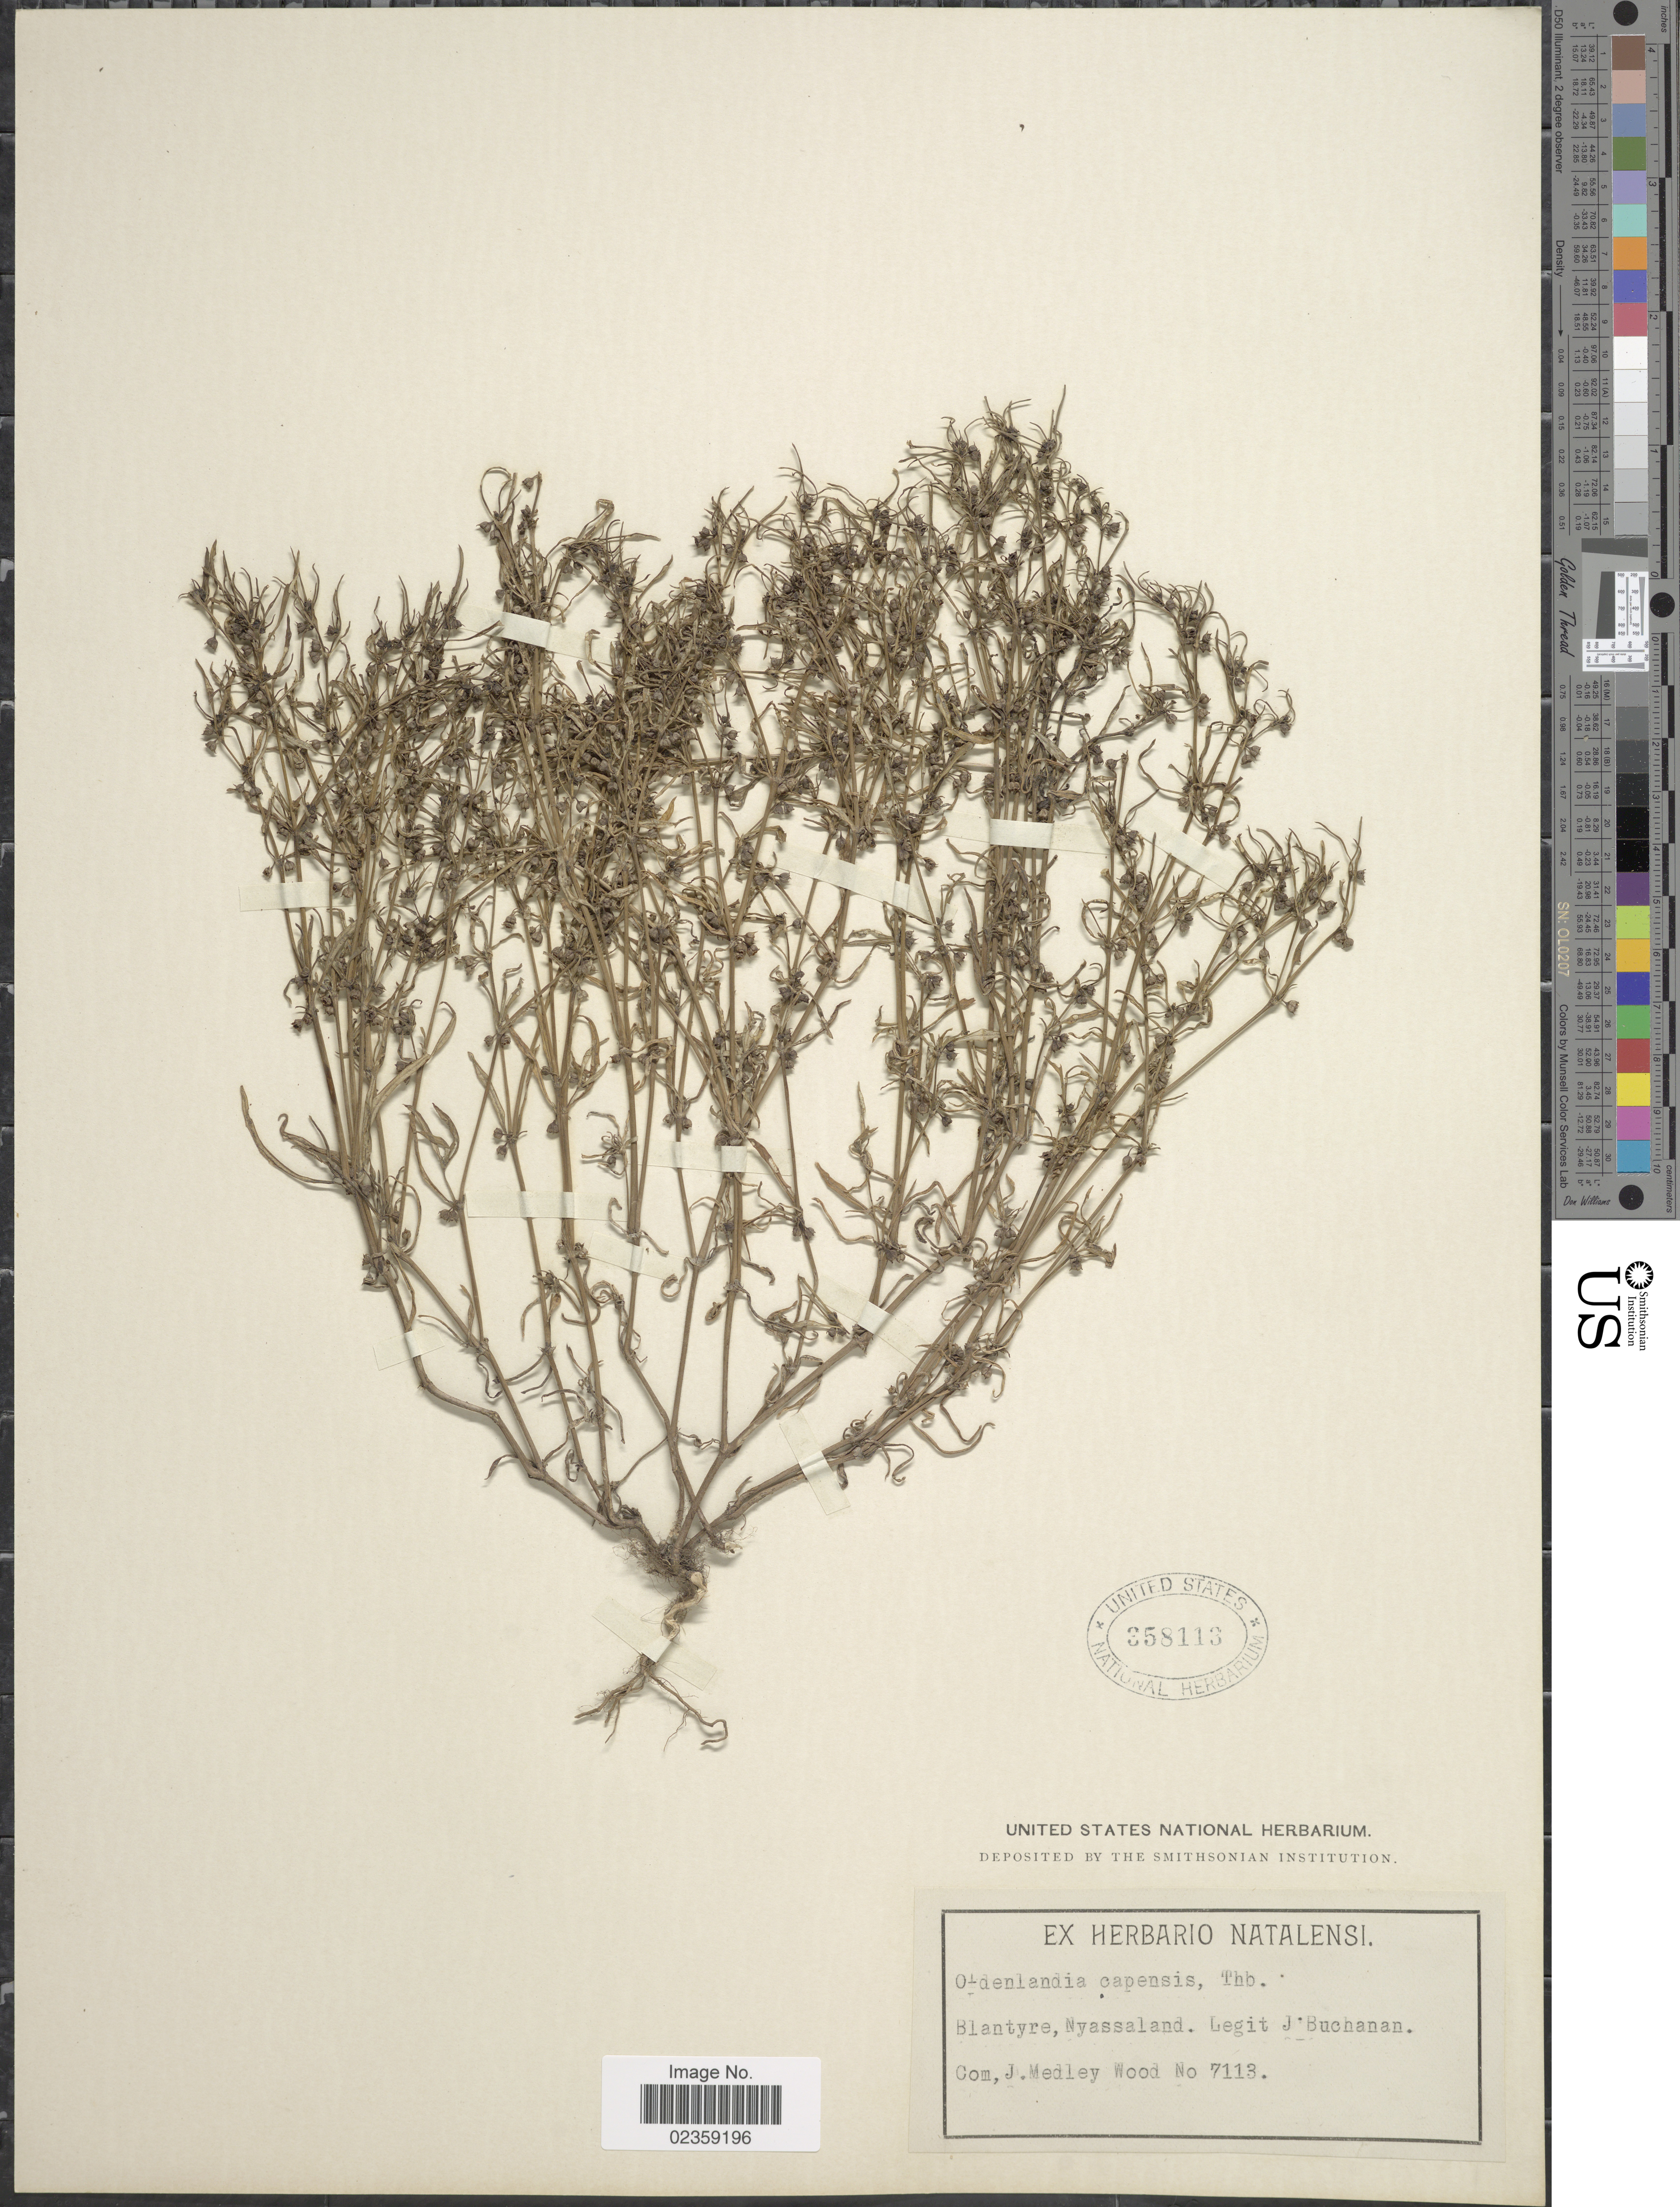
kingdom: Plantae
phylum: Tracheophyta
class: Magnoliopsida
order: Gentianales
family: Rubiaceae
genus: Oldenlandia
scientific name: Oldenlandia capensis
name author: L. f.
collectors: J. Buchanan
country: Malawi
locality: Blantyre, Nyassaland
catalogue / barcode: US 358113